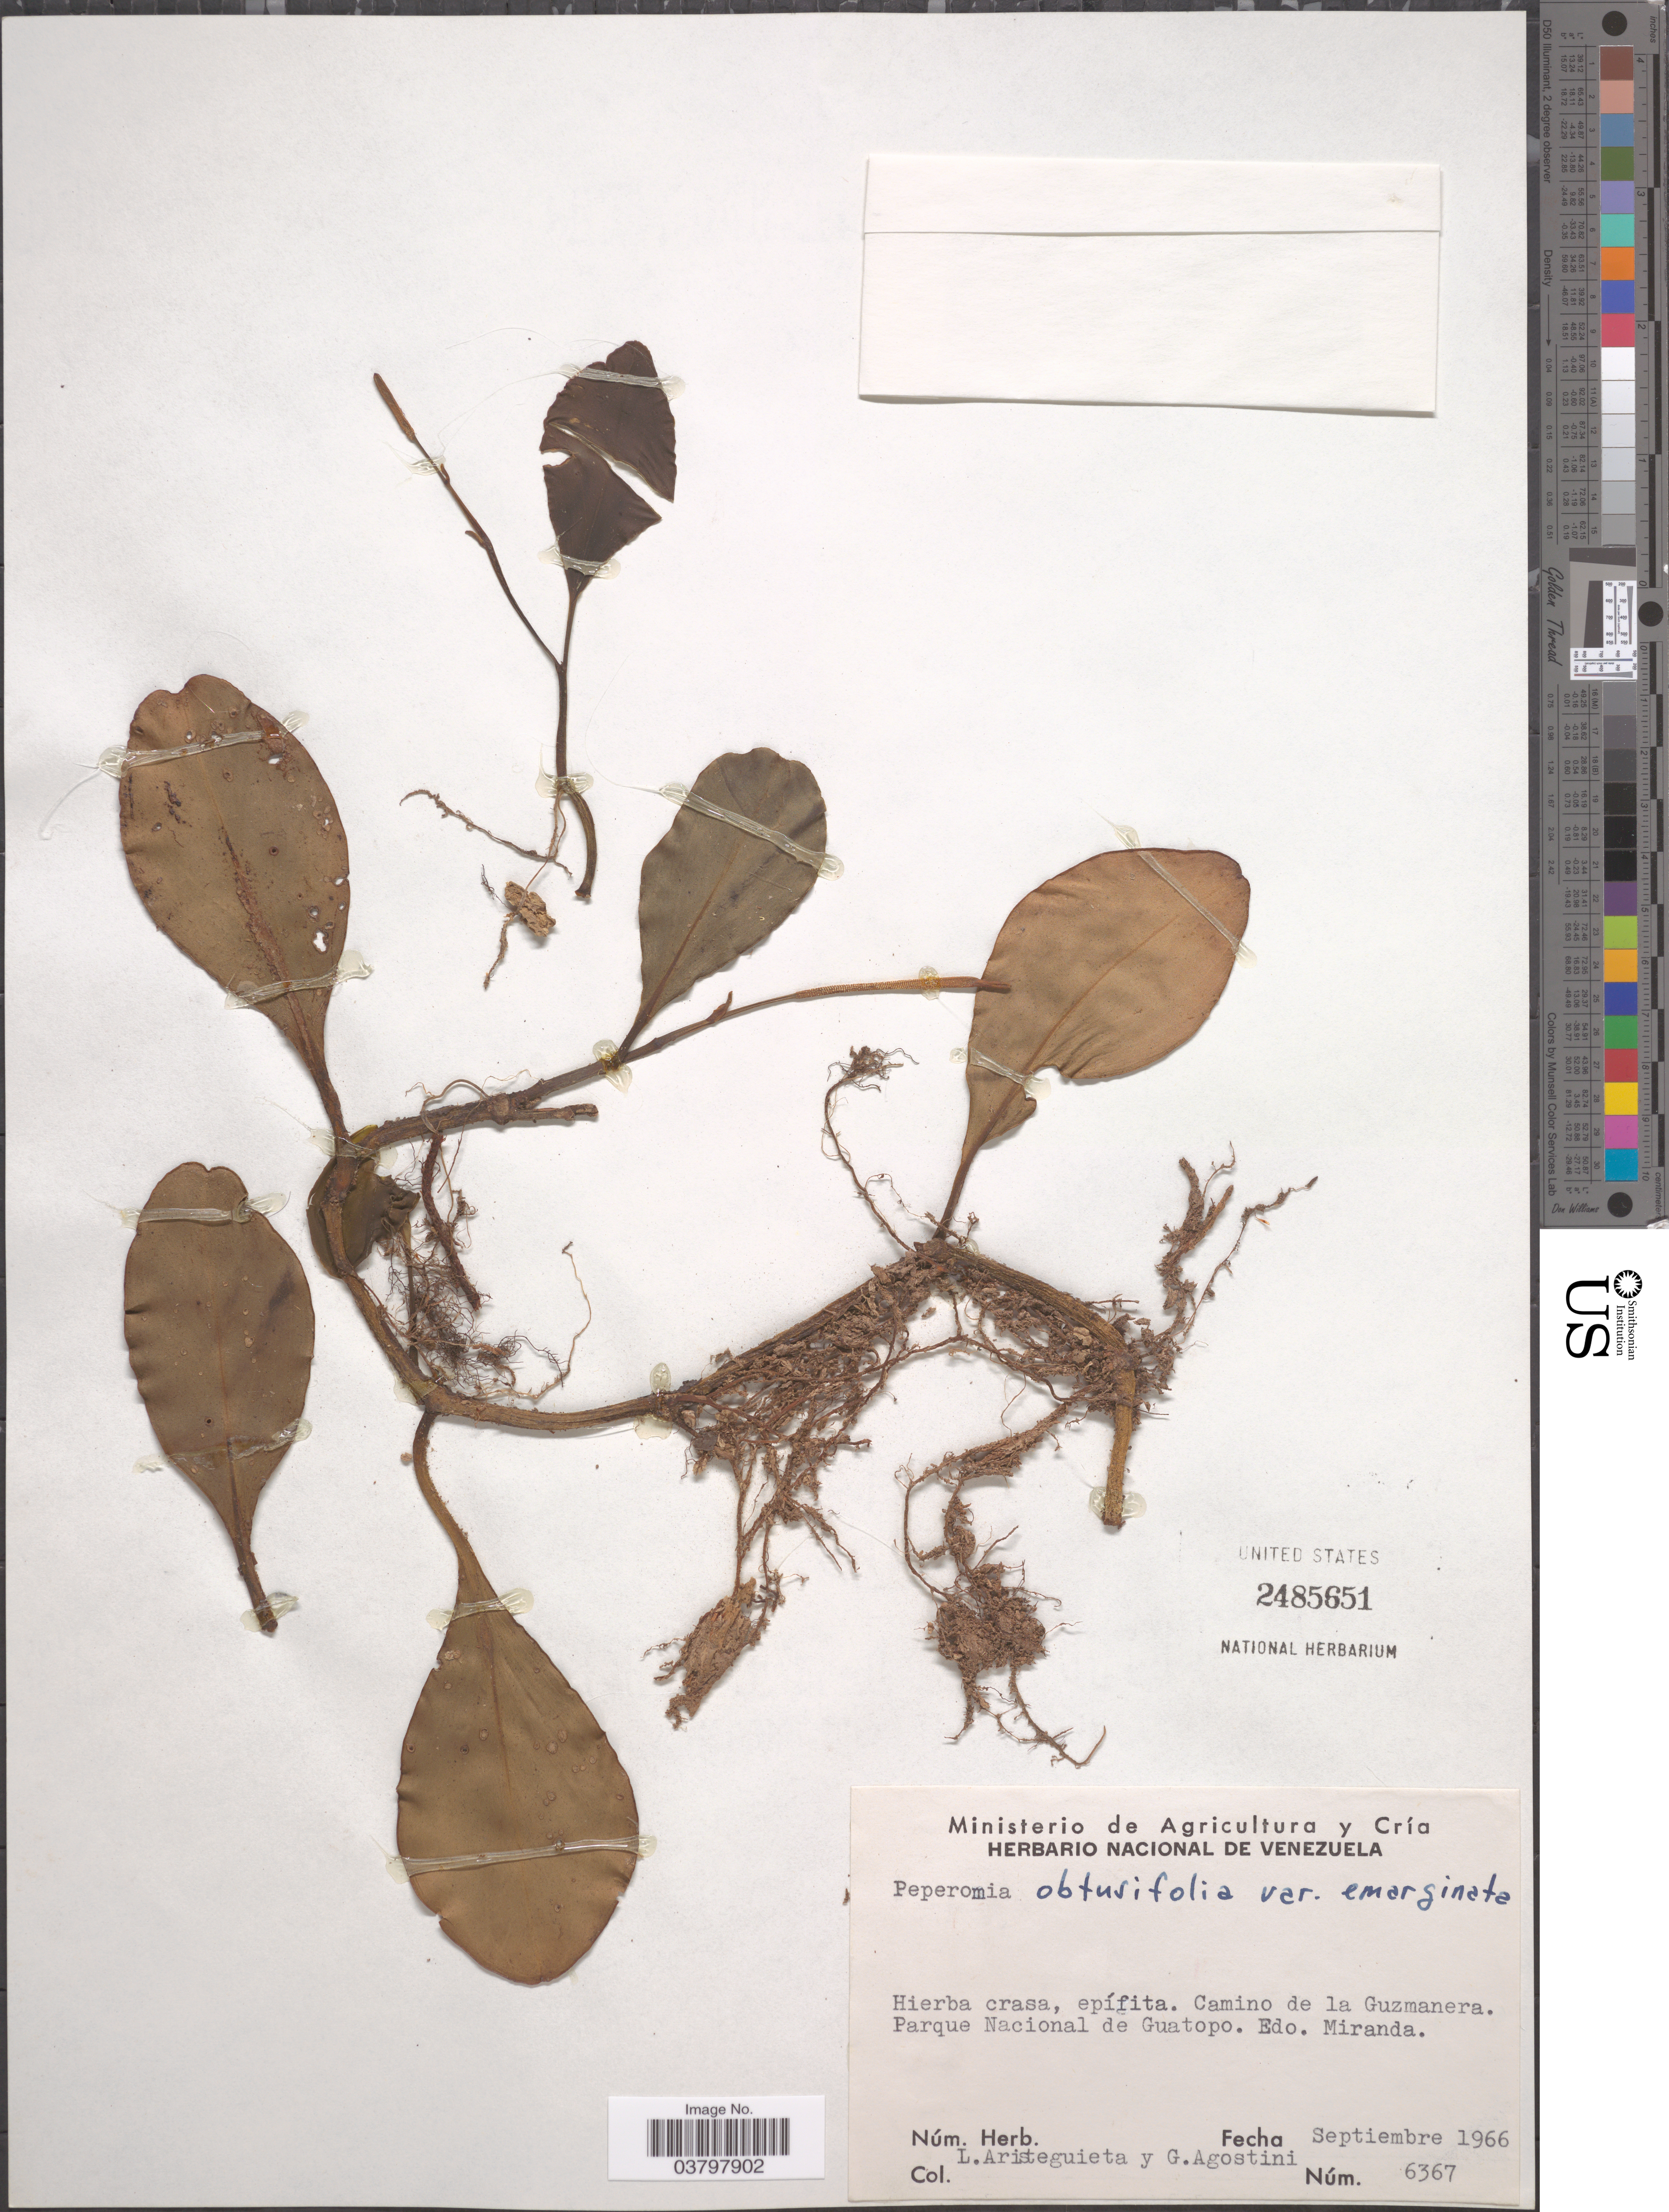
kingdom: Plantae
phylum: Tracheophyta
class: Magnoliopsida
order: Piperales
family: Piperaceae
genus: Peperomia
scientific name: Peperomia obtusifolia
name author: (L.) A. Dietr.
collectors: L. Aristeguieta & G. Agostini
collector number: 6367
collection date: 1966-09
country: Venezuela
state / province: Miranda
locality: Camino de la Guzmanera. Parque Nacional de Guatopo.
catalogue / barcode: US 2485651